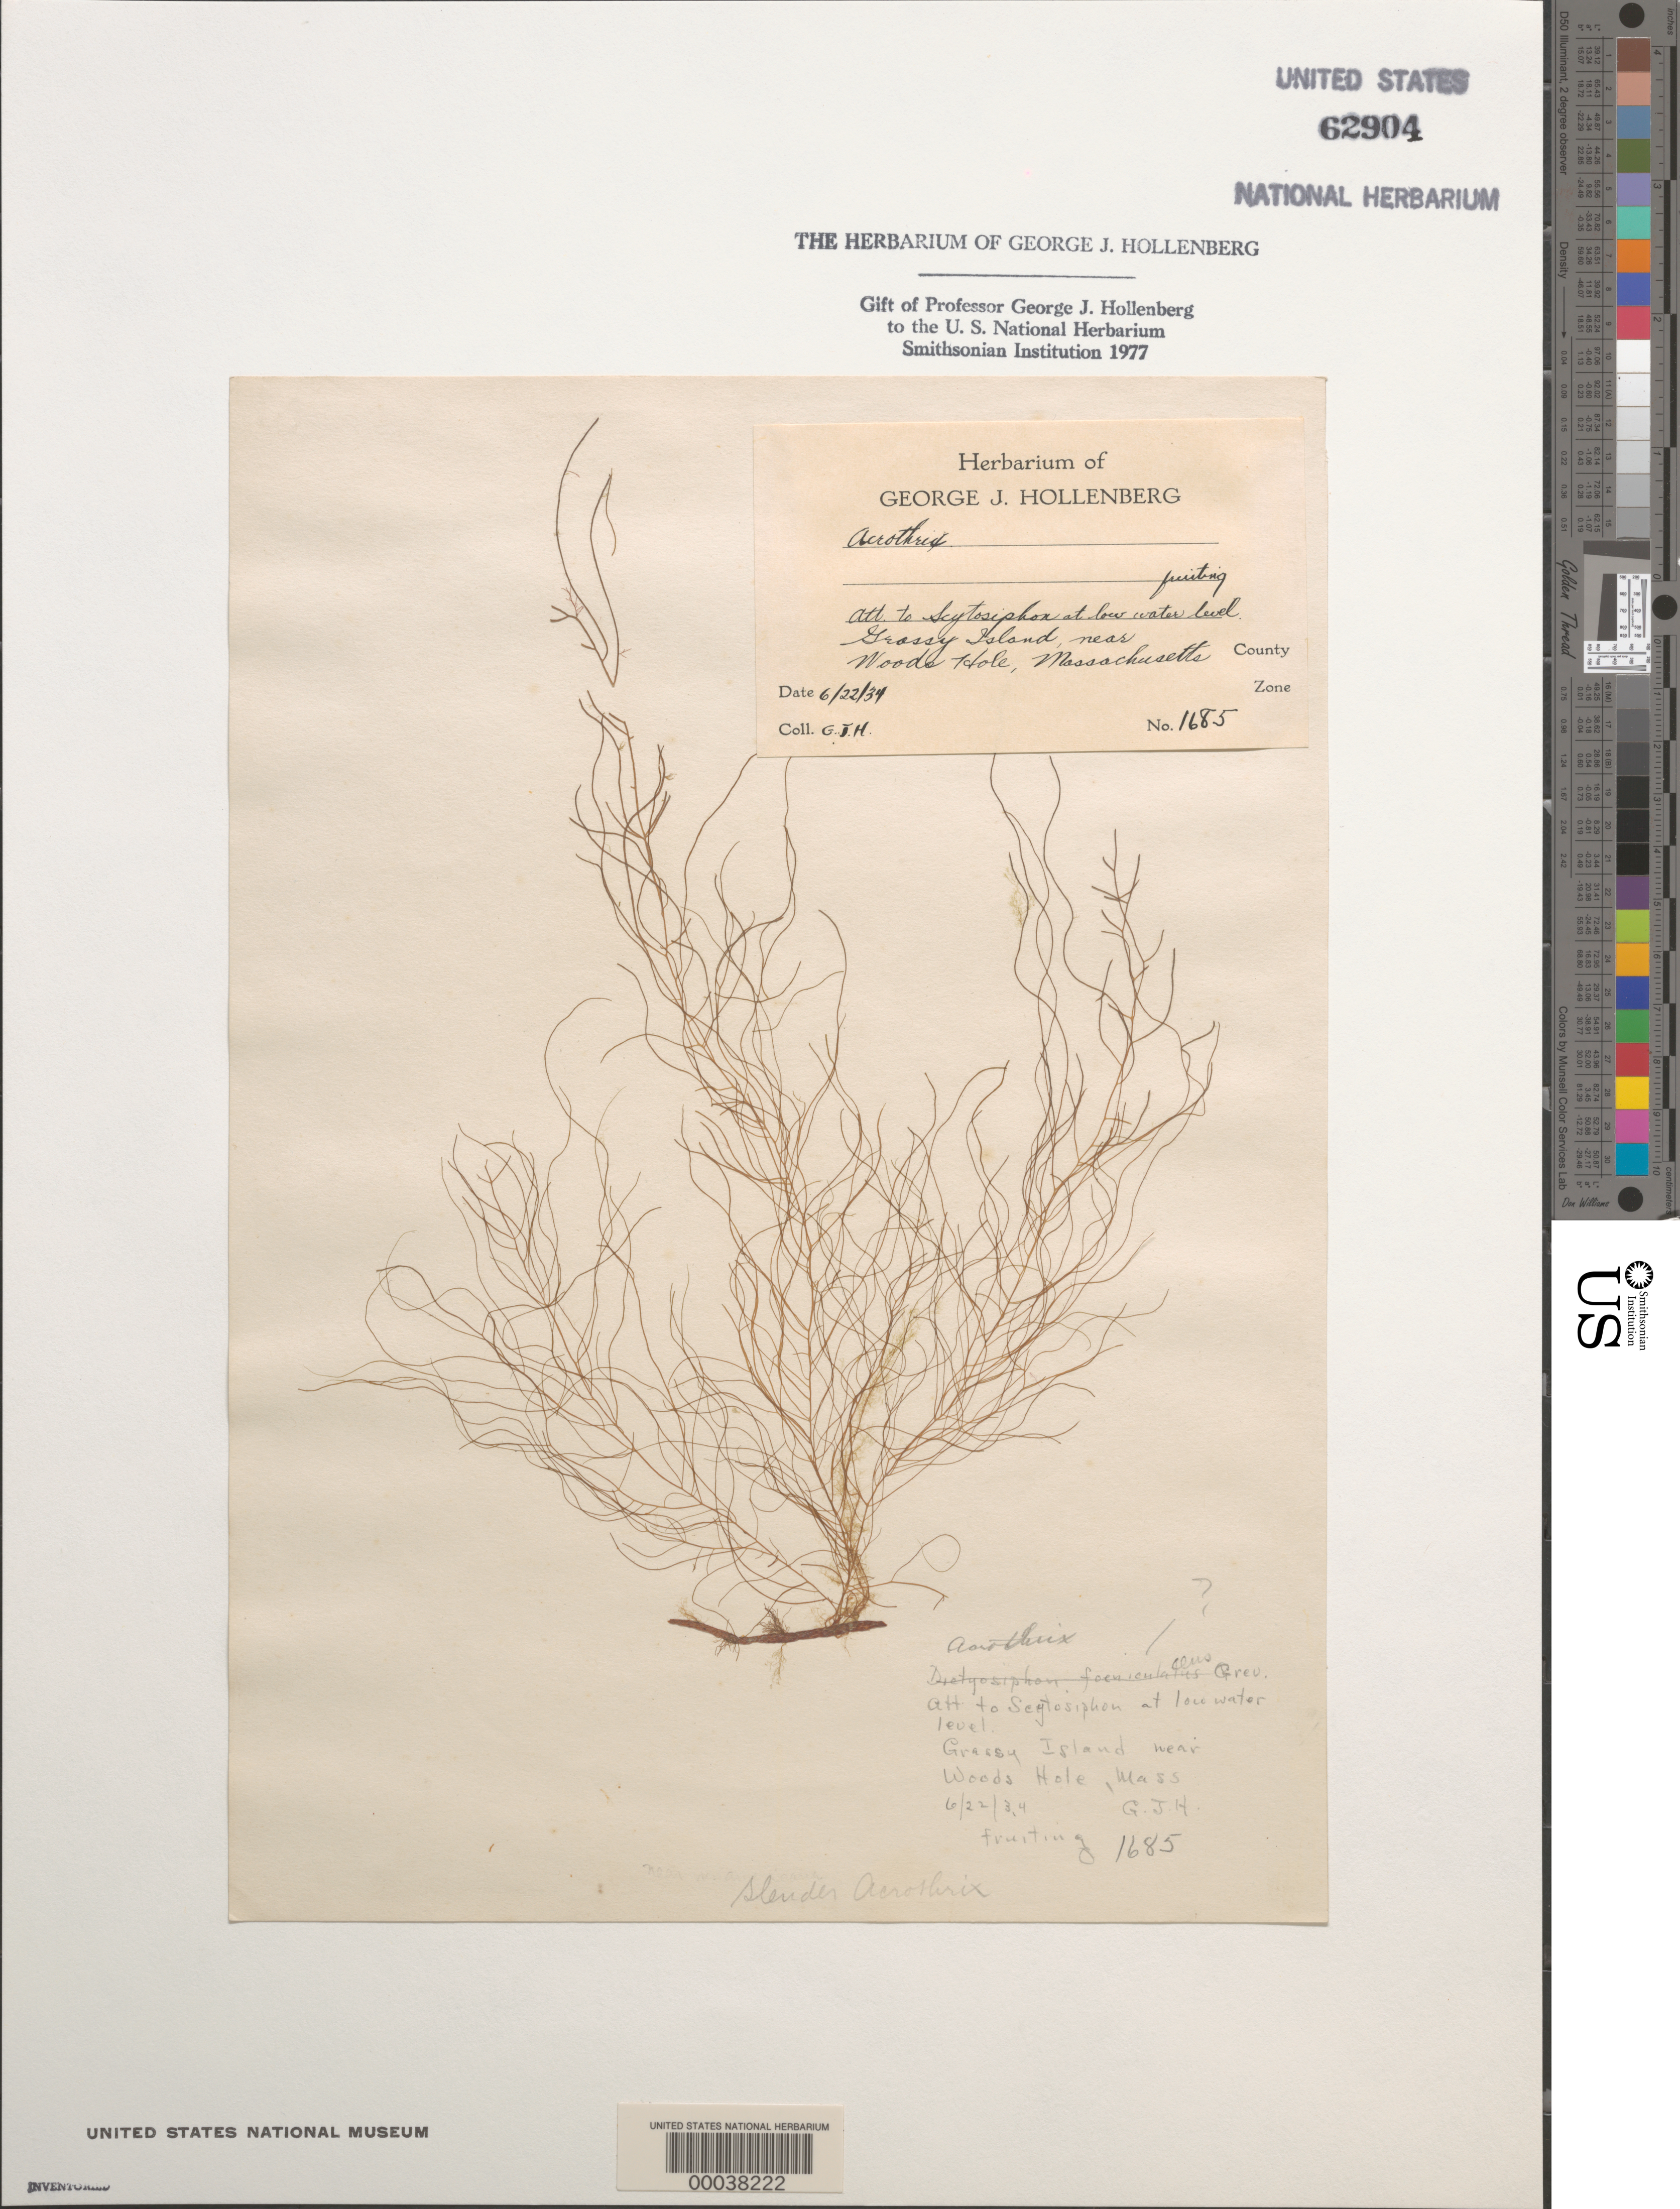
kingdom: Chromista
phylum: Ochrophyta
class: Phaeophyceae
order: Ectocarpales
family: Chordariaceae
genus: Acrothrix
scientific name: Acrothrix sp.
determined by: Hollenberg, George J.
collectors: G. Hollenberg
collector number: GJH 1685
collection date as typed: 22 Jun 1934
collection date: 1934-06-22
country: United States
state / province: Massachusetts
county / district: Barnstable County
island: Grassy Island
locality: Near Woods Hole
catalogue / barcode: US 62904